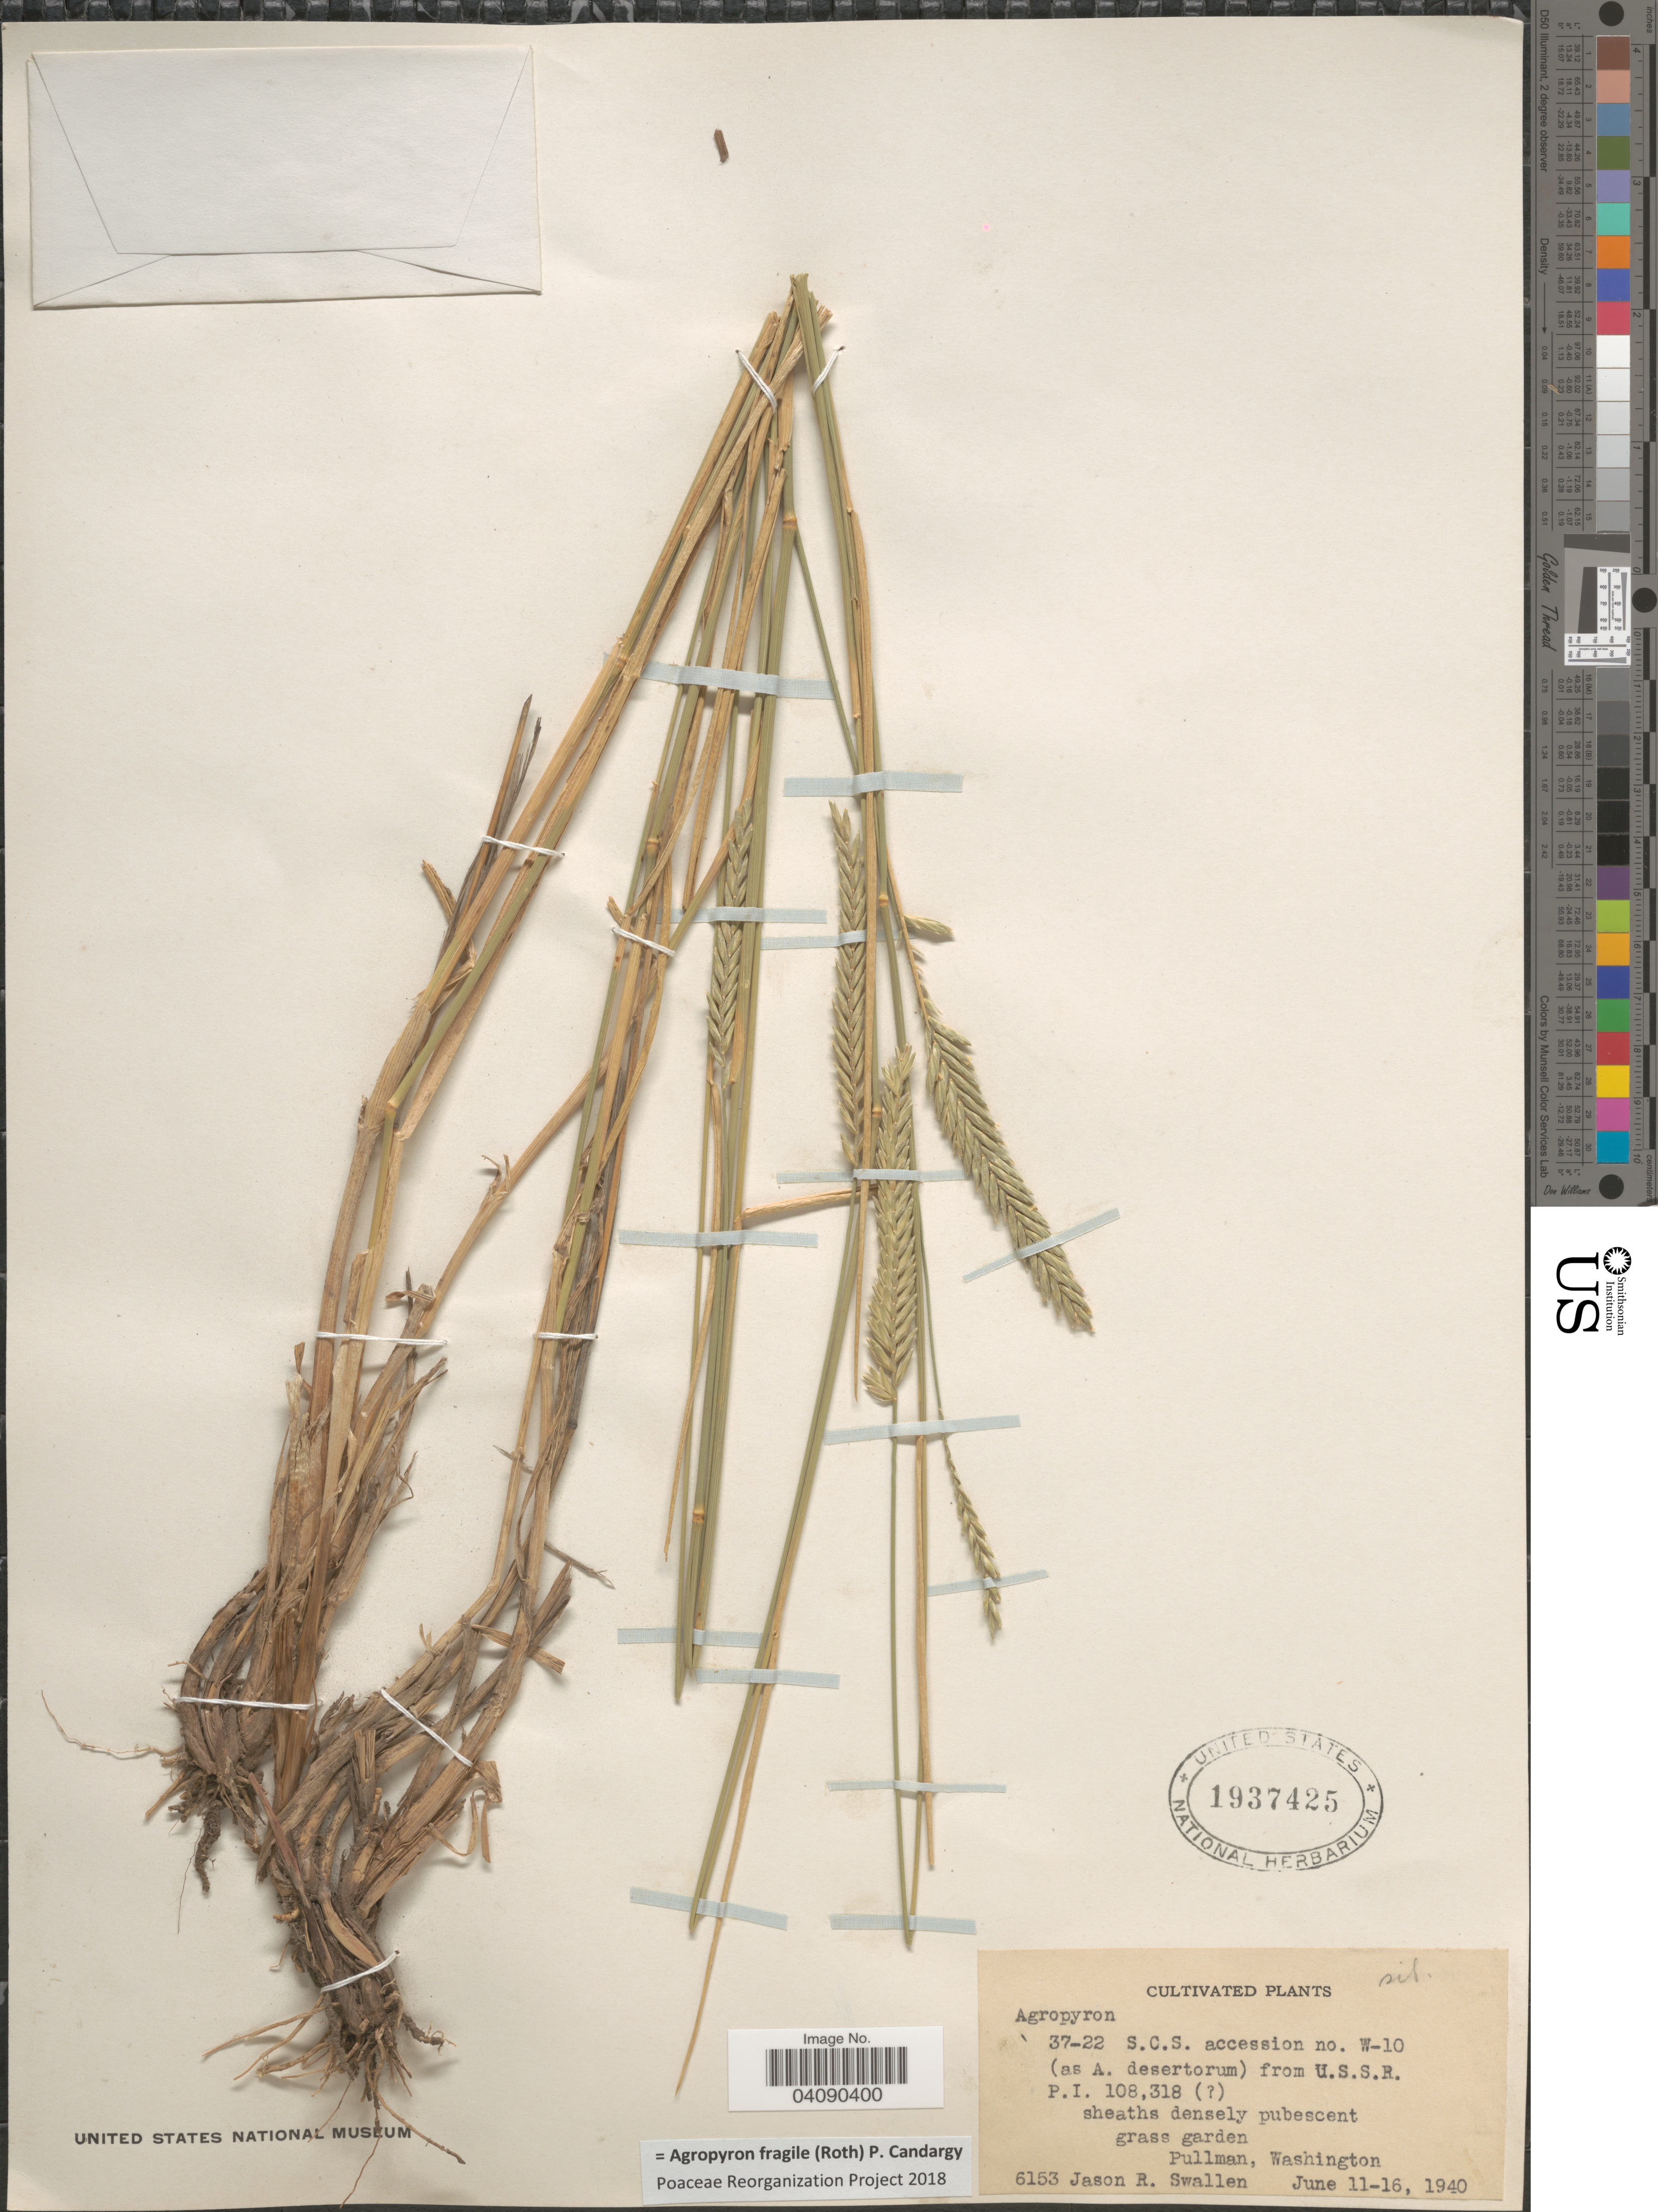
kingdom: Plantae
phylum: Tracheophyta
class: Liliopsida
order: Poales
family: Poaceae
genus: Agropyron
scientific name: Agropyron fragile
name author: (Roth) Candargy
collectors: J. R. Swallen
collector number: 6153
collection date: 1940-06-11/1940-06-16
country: United States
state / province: Washington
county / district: Whitman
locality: Grass garden. Pullman.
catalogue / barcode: US 1937425